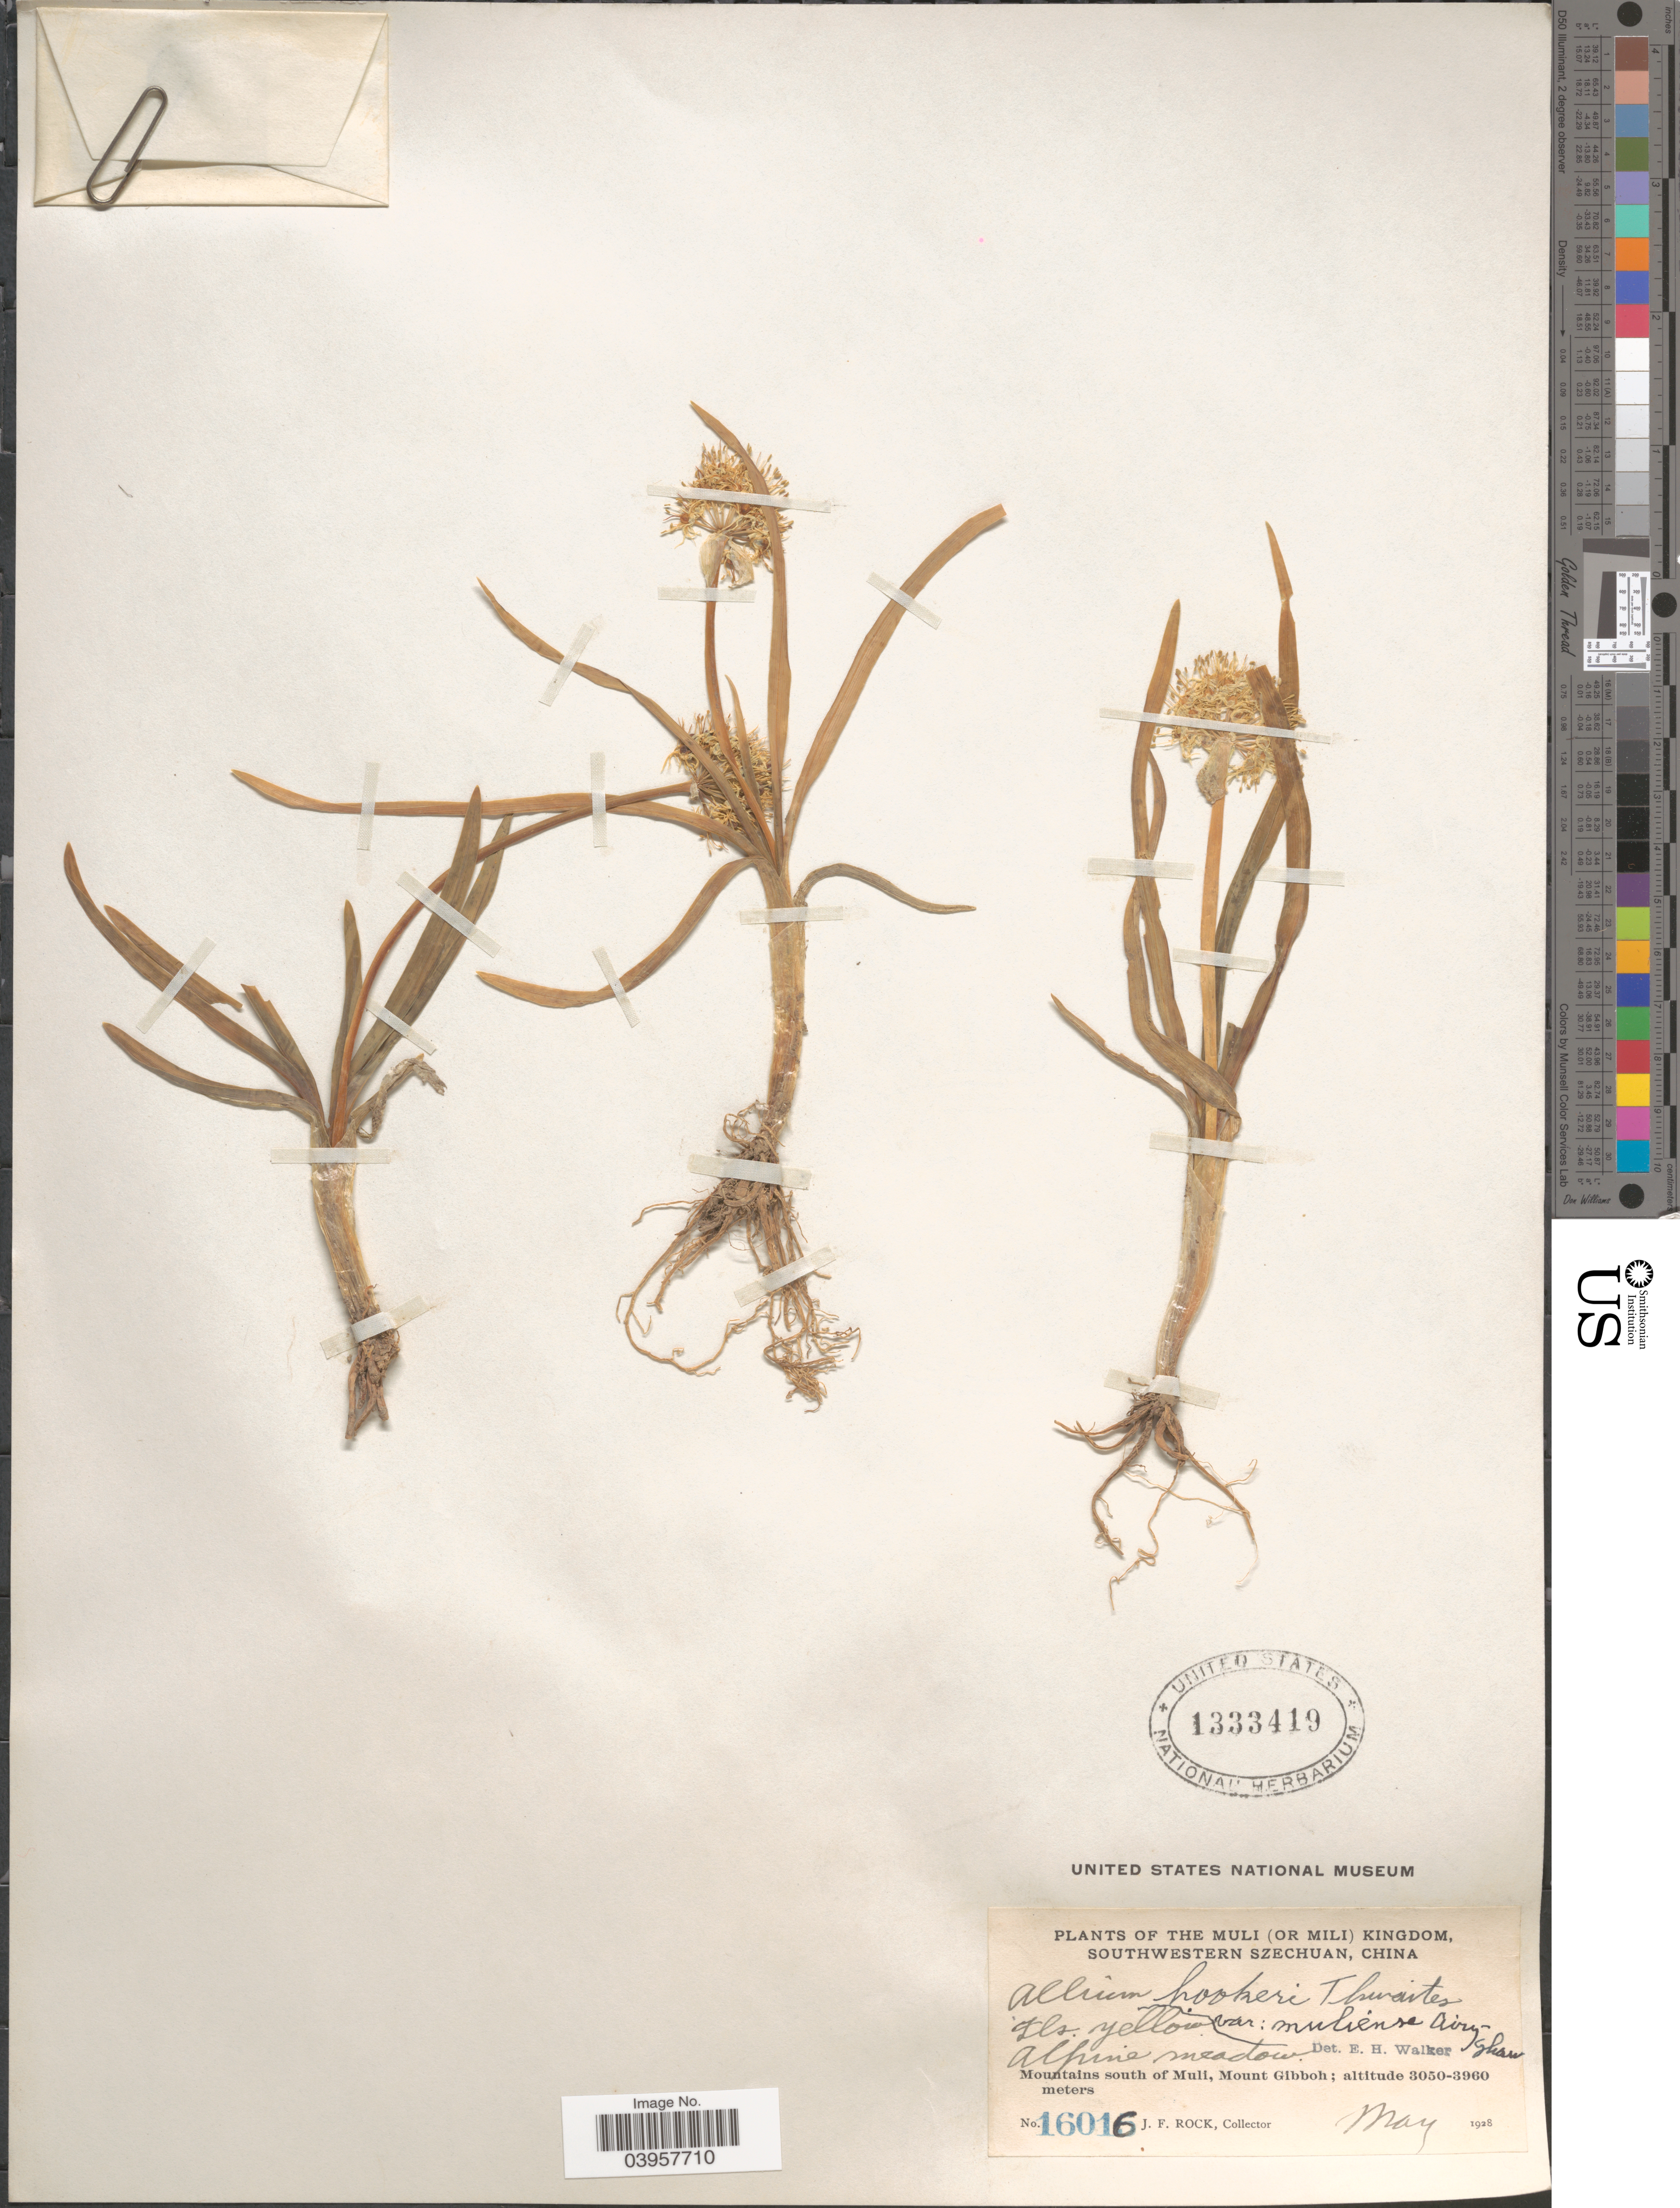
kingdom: Plantae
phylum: Tracheophyta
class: Liliopsida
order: Asparagales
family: Amaryllidaceae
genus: Allium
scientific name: Allium hookeri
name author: Thwaites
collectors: J. Rock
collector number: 16016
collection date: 1928-05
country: China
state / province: Sichuan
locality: The Muli (or Mili) Kingdom, Southwestern Szechuan. Mountains south of Muli, Mount Gibboh.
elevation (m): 3050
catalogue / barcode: US 1333419